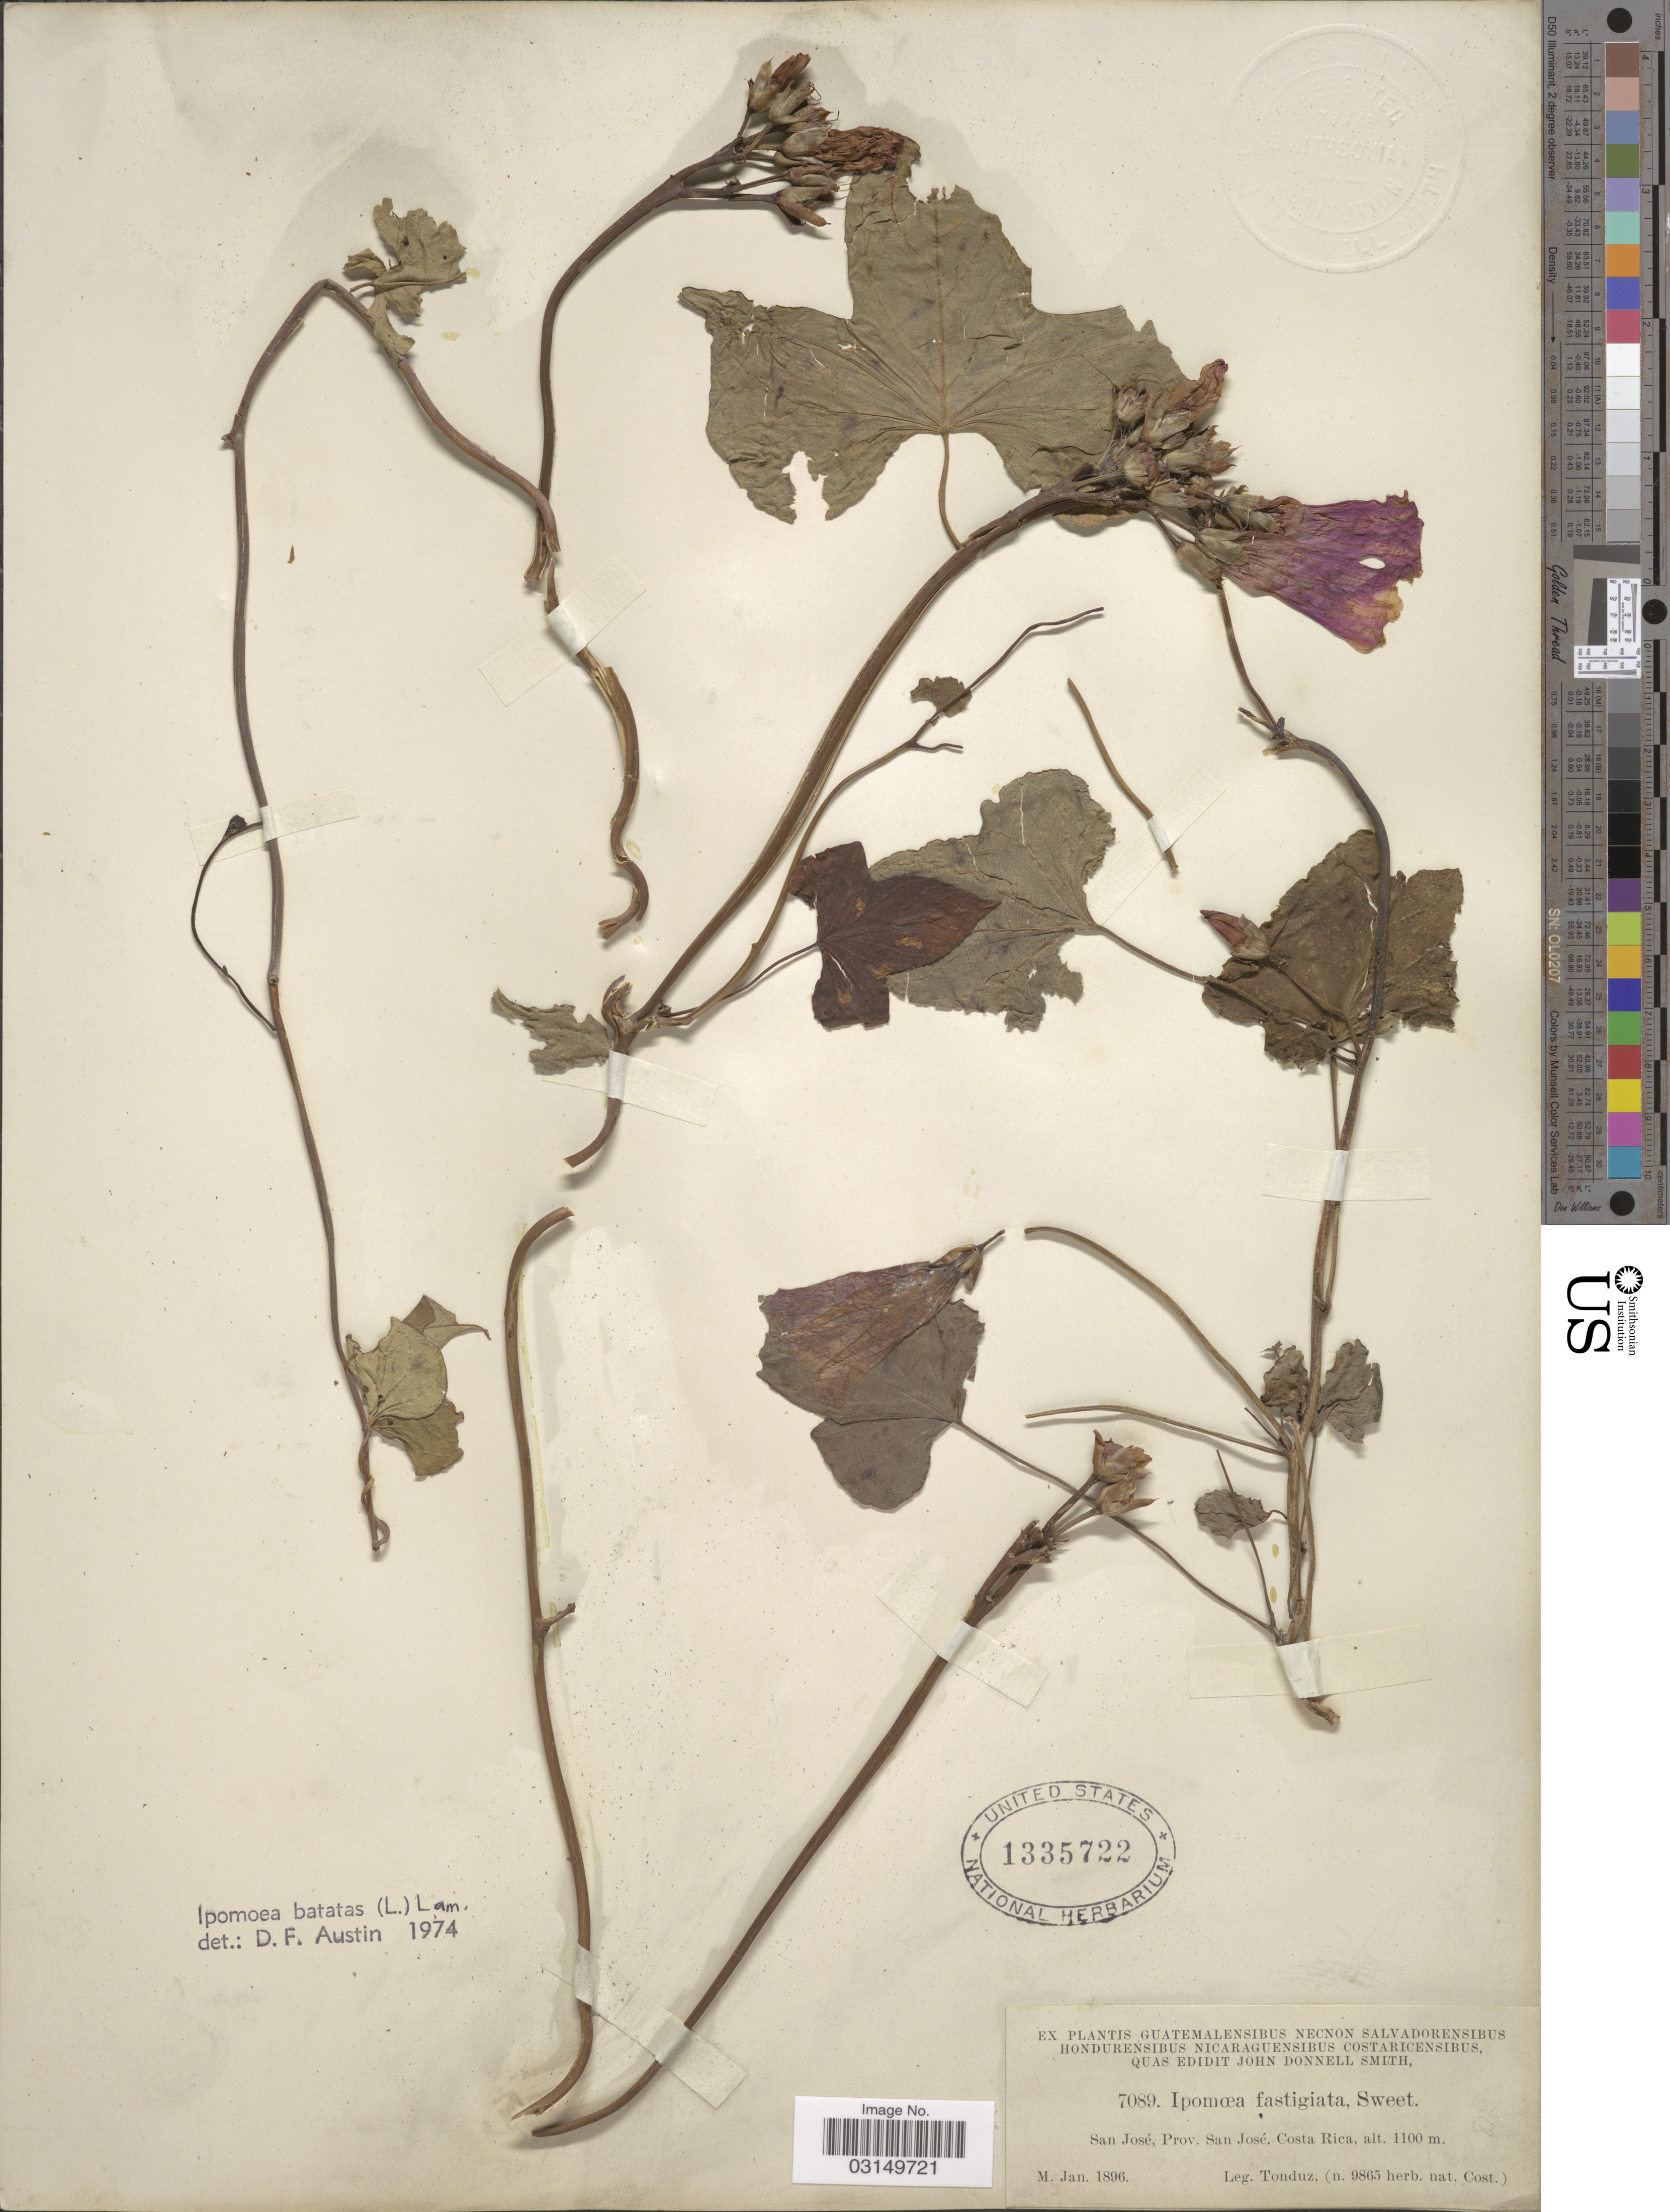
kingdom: Plantae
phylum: Tracheophyta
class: Magnoliopsida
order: Solanales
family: Convolvulaceae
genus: Ipomoea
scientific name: Ipomoea batatas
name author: (L.) Lam.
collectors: Tonduz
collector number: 7089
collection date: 1896-01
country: Costa Rica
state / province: San José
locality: San José, Prov. San José.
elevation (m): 1100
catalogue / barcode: US 1335722